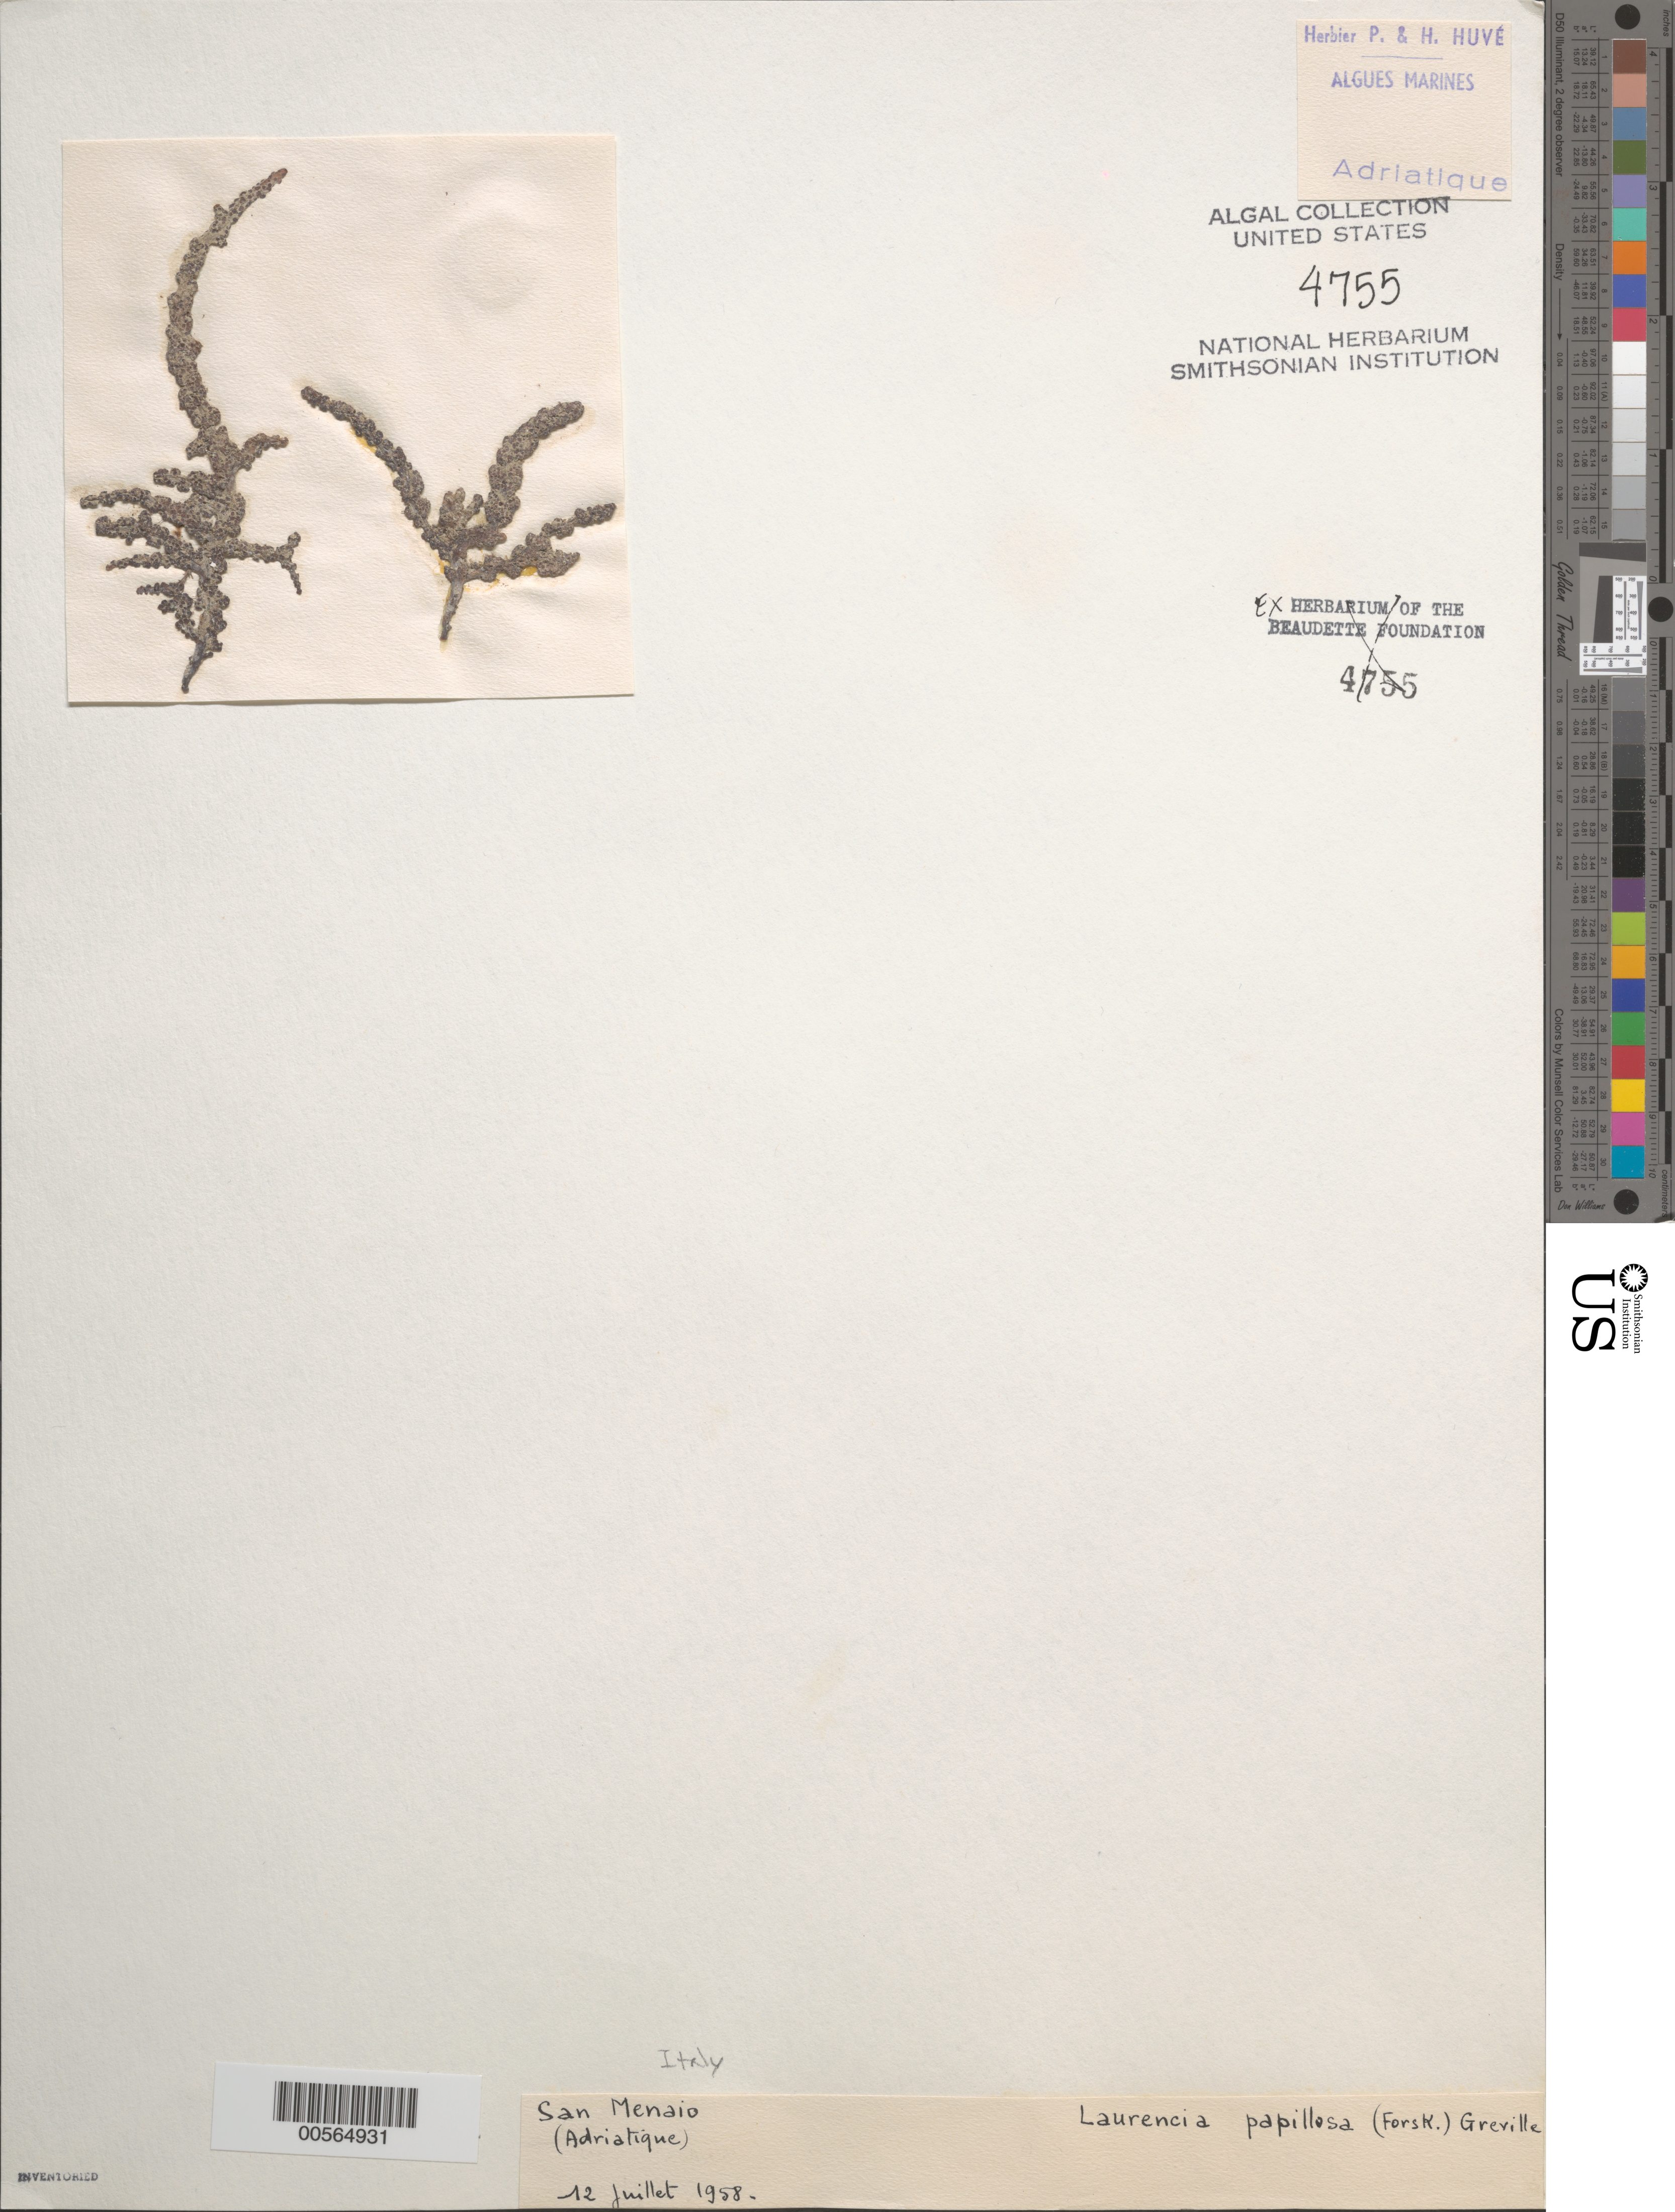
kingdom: Plantae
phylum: Rhodophyta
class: Florideophyceae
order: Ceramiales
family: Rhodomelaceae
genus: Palisada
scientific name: Palisada perforata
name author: (Bory) K.W. Nam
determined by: Algae name updating Project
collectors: P. Huve & H. Huve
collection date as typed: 12 Jul 1958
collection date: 1958-07-12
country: Italy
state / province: Apulia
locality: San menaio, foggia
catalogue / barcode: US 4755